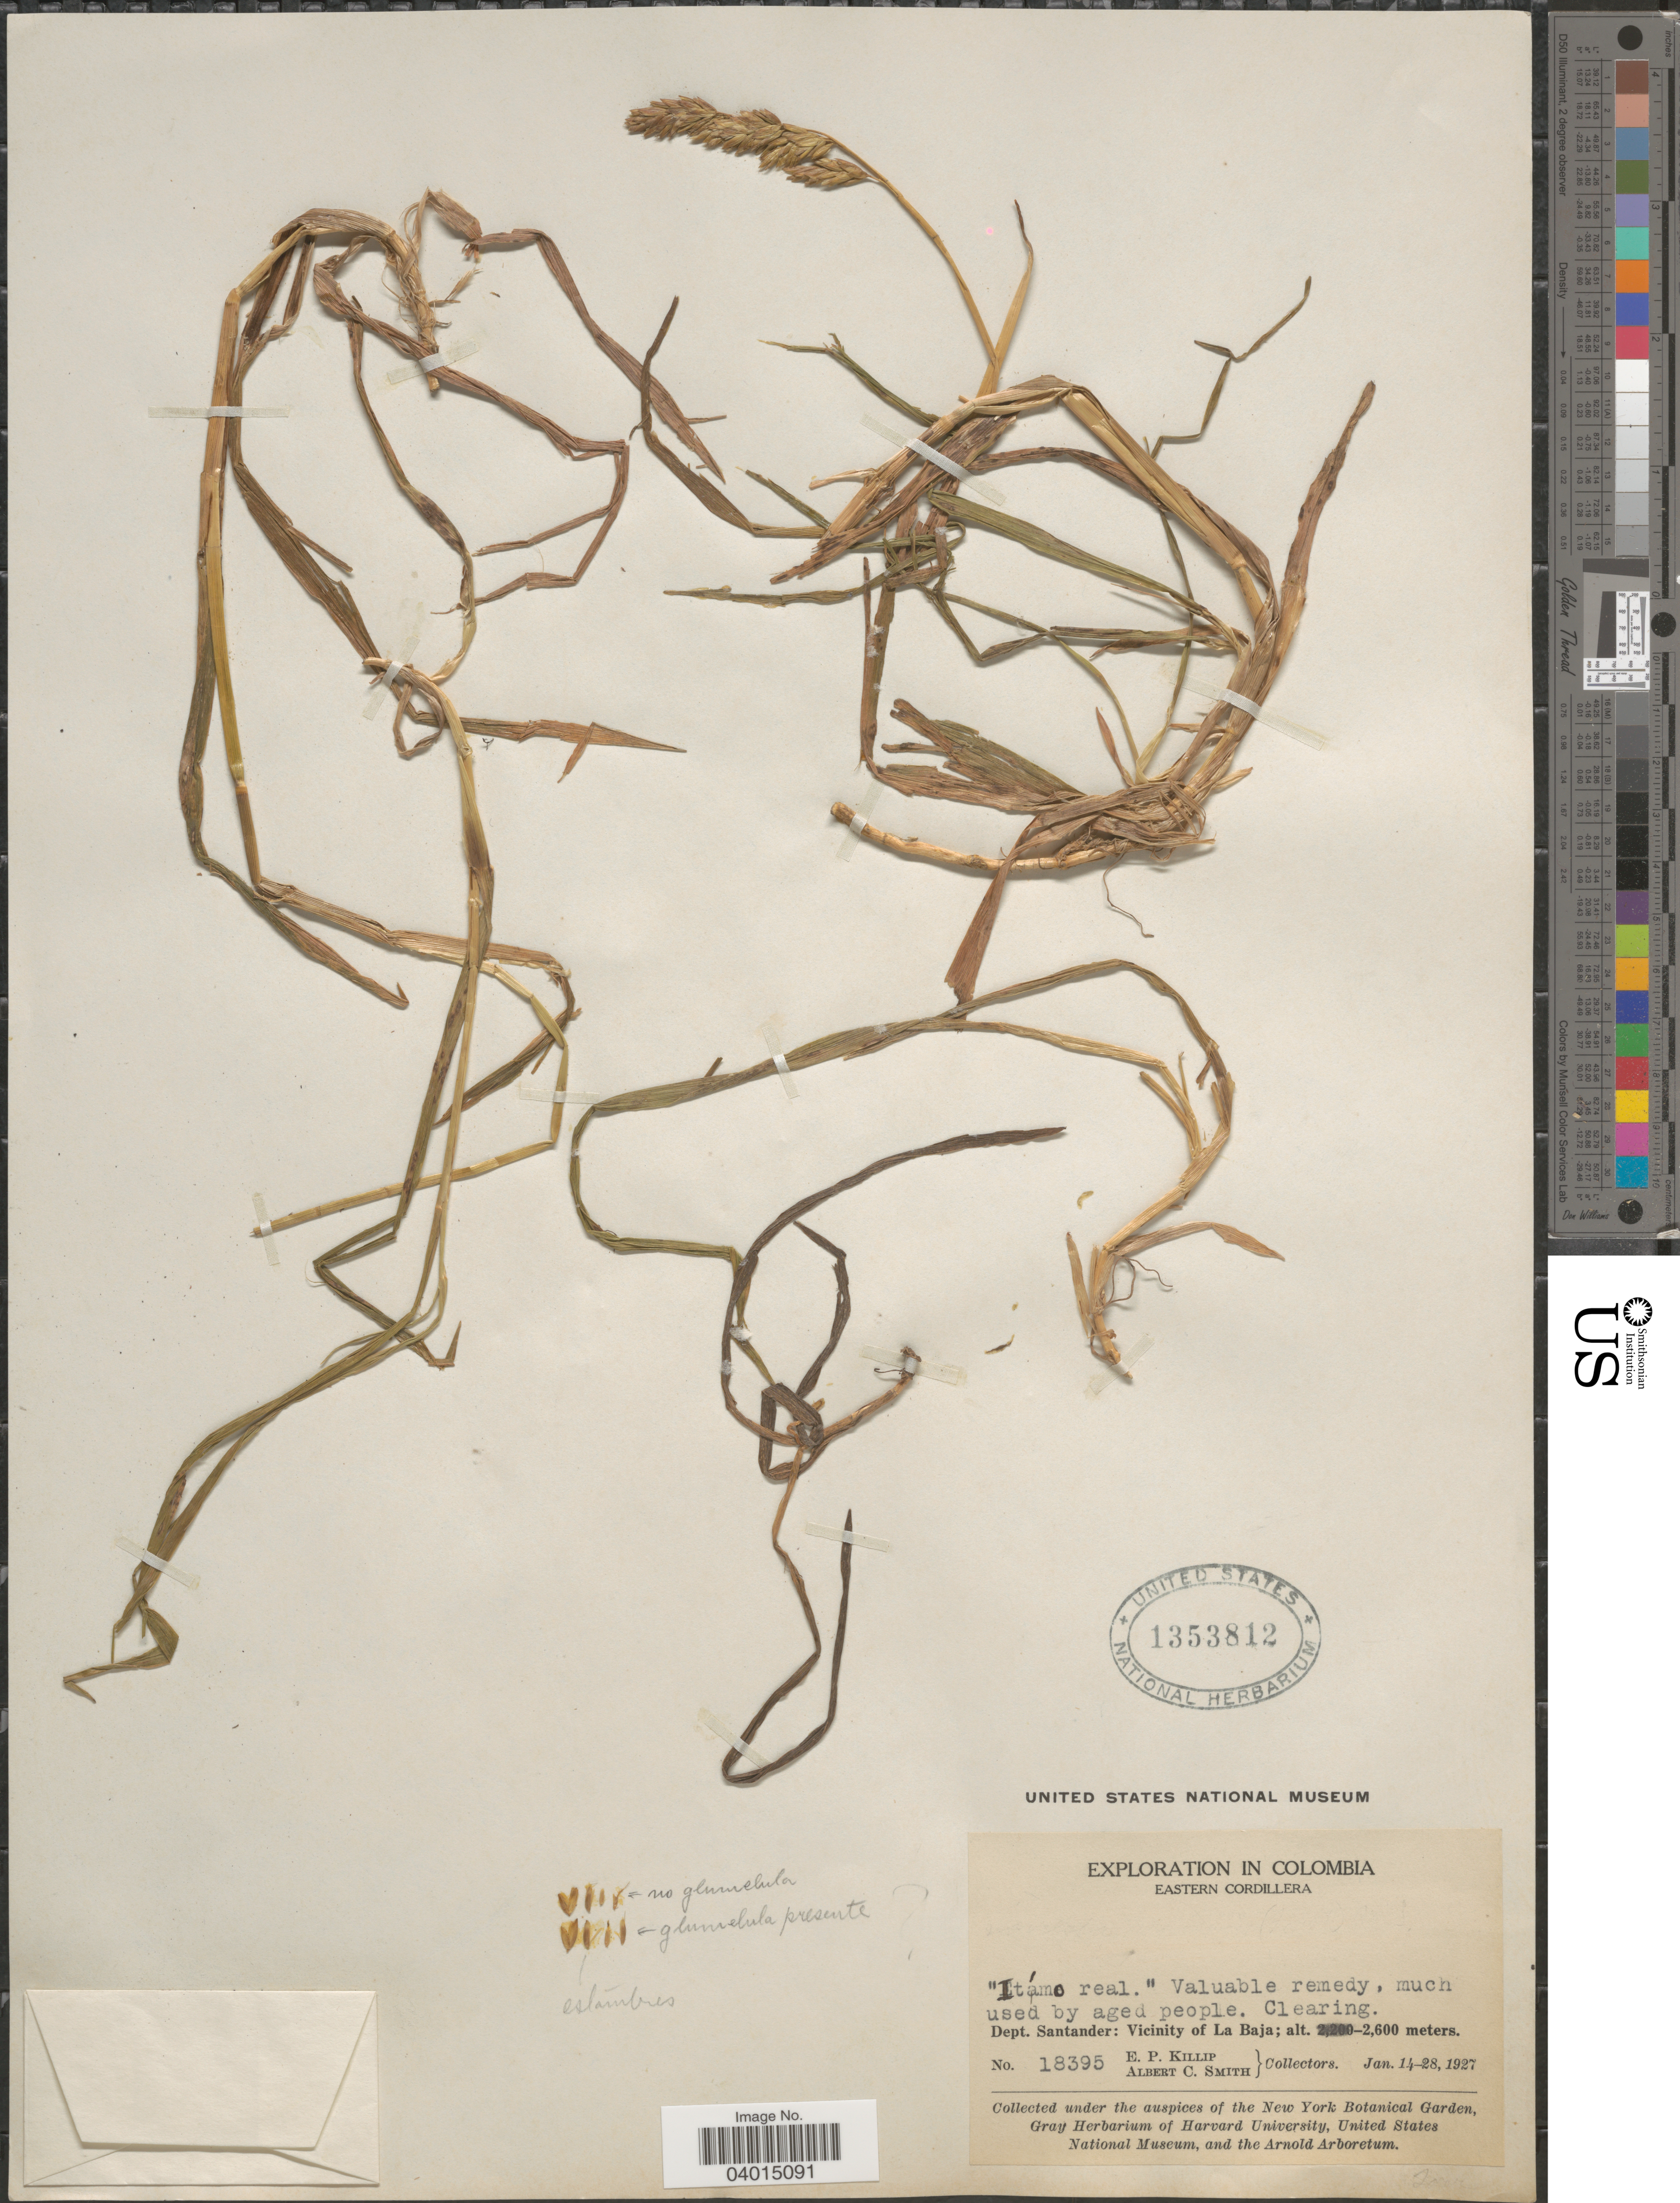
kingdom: Plantae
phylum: Tracheophyta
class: Liliopsida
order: Poales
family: Poaceae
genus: Anthoxanthum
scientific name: Anthoxanthum davidsei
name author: (R.W. Pohl) Veldkamp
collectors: E. P. Killip & A. C. Smith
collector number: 18395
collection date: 1927-01-14/1927-01-28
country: Colombia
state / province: Santander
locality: Eastern Cordillera. Dept. Santander: Vicinity of La Baja.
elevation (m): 2600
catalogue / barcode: US 1353812